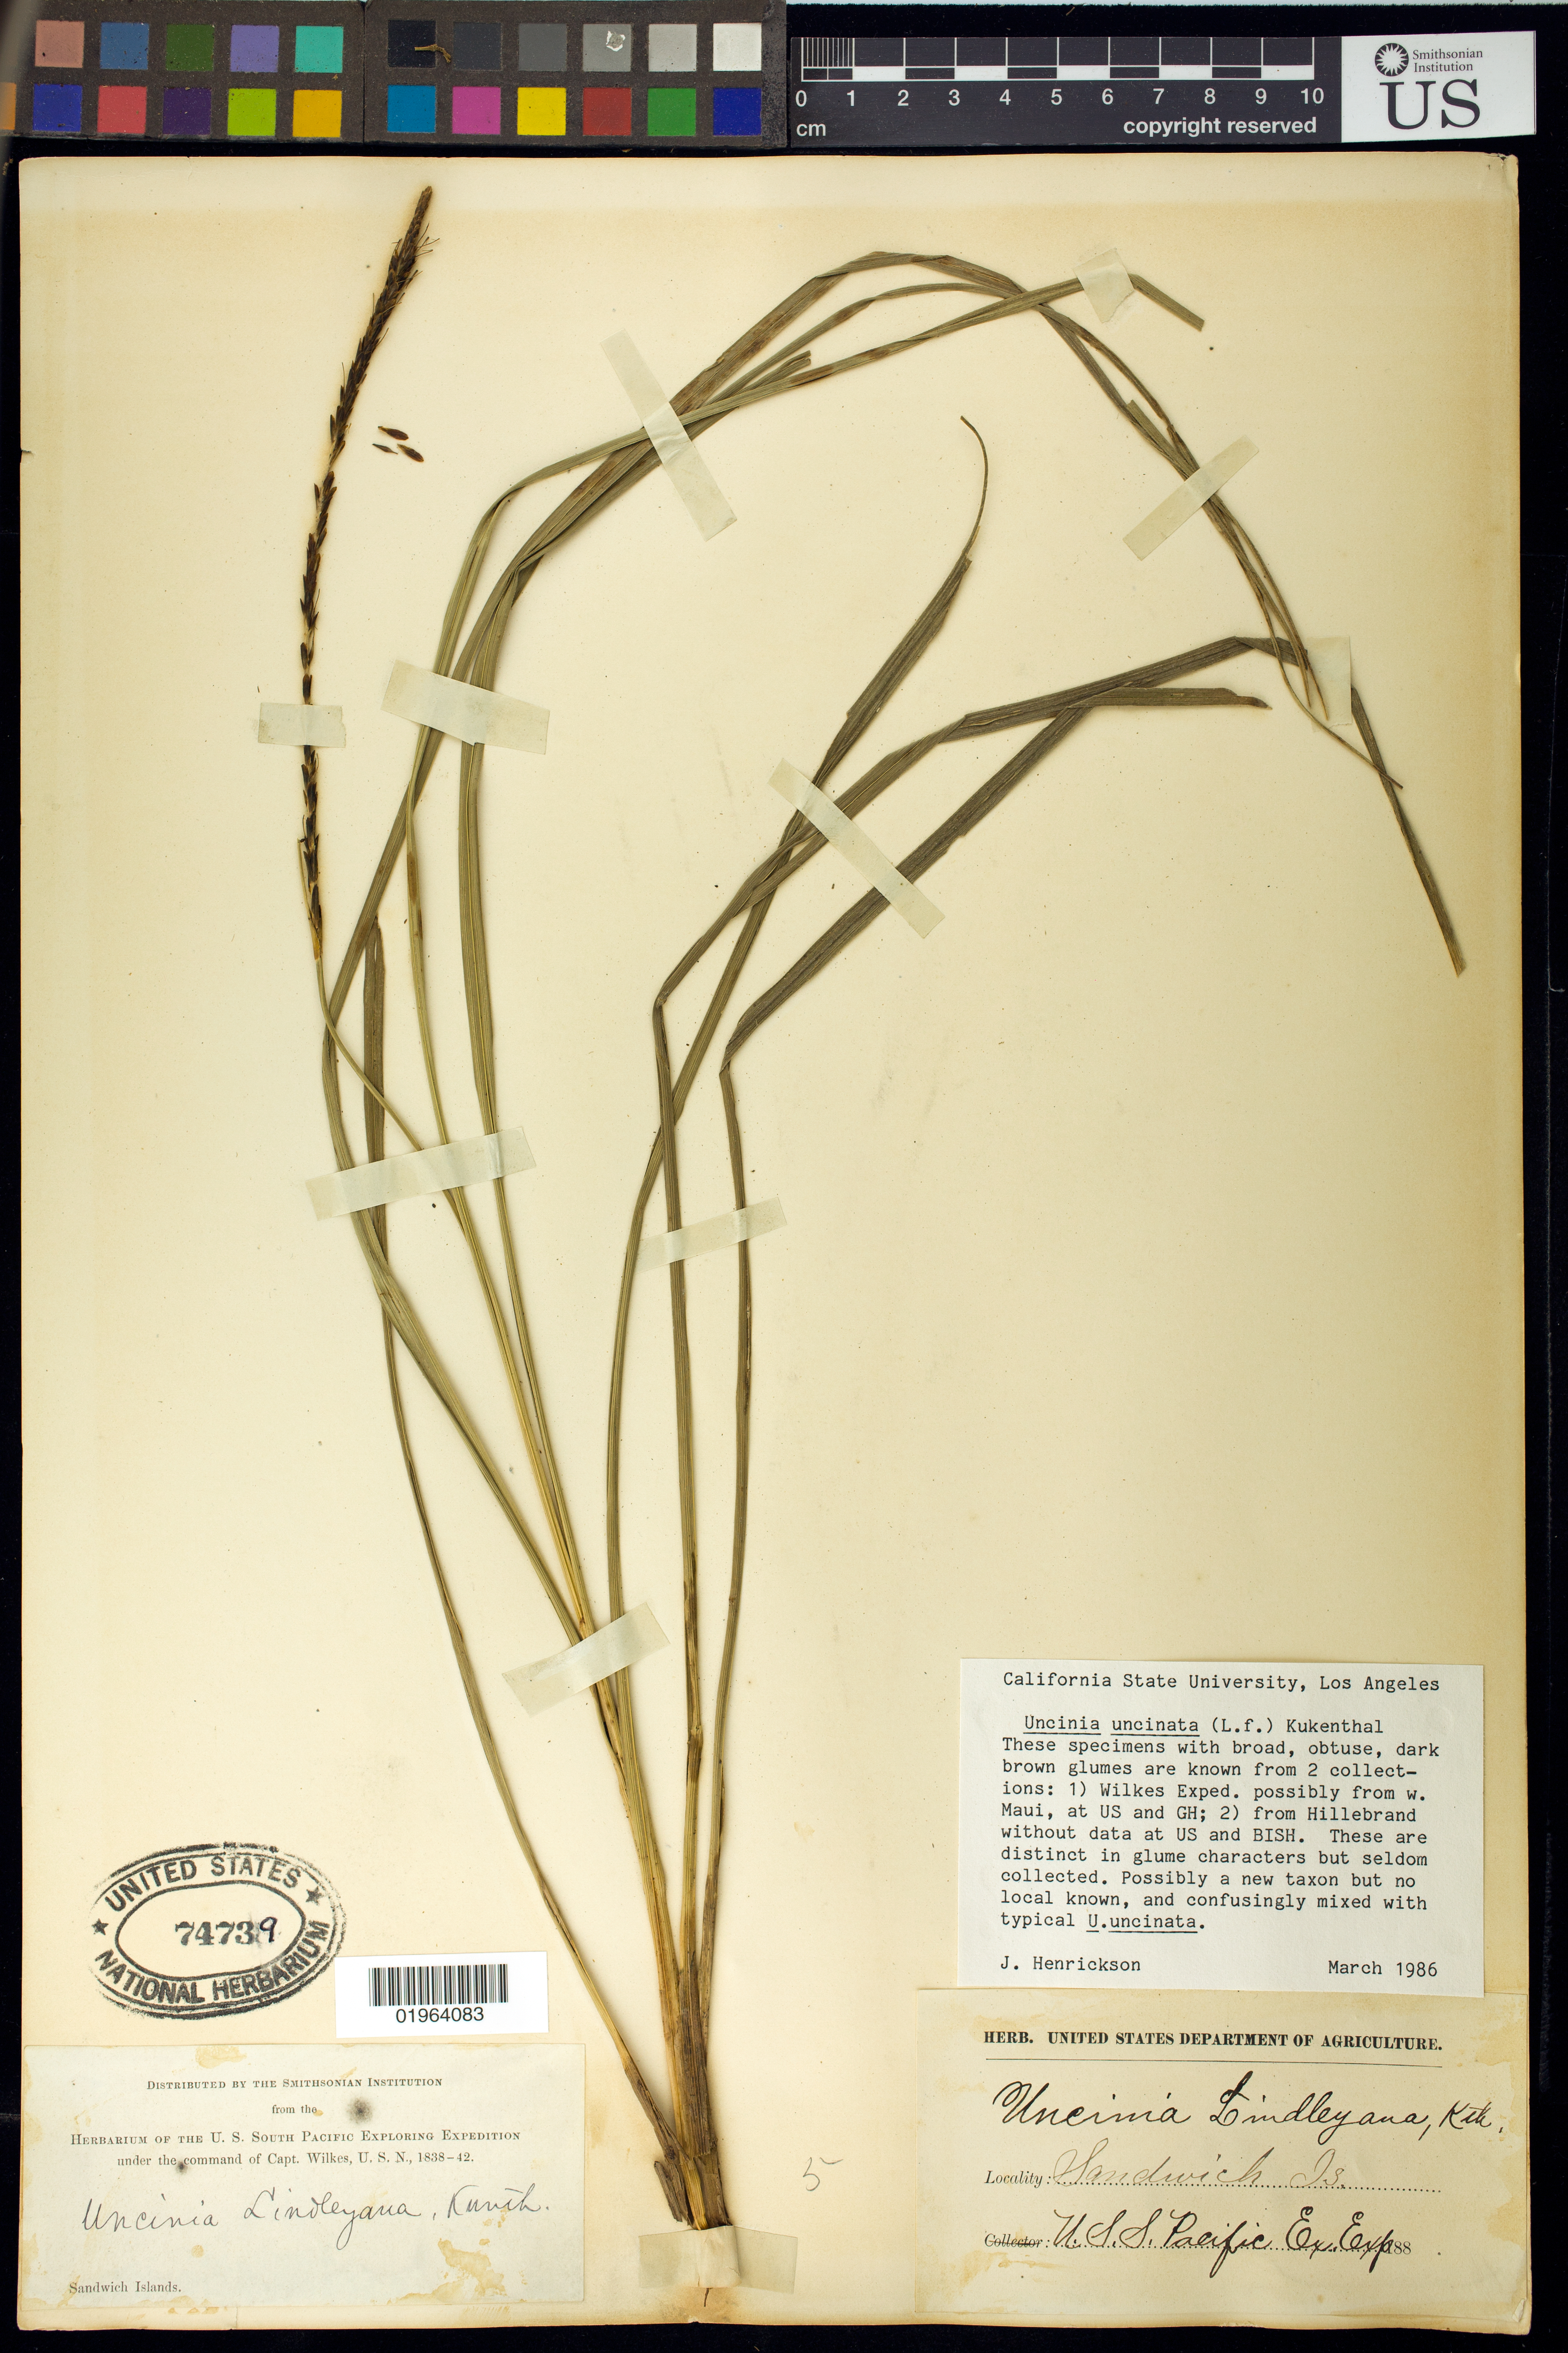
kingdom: Plantae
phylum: Tracheophyta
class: Liliopsida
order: Poales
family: Cyperaceae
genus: Carex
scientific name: Carex uncinata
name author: L. f.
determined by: Strong, Mark T., (BOT), Smithsonian Institution - National Museum of Natural History (UNITED STATES)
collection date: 1838/1842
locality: Sandwich Islands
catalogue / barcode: US 74739